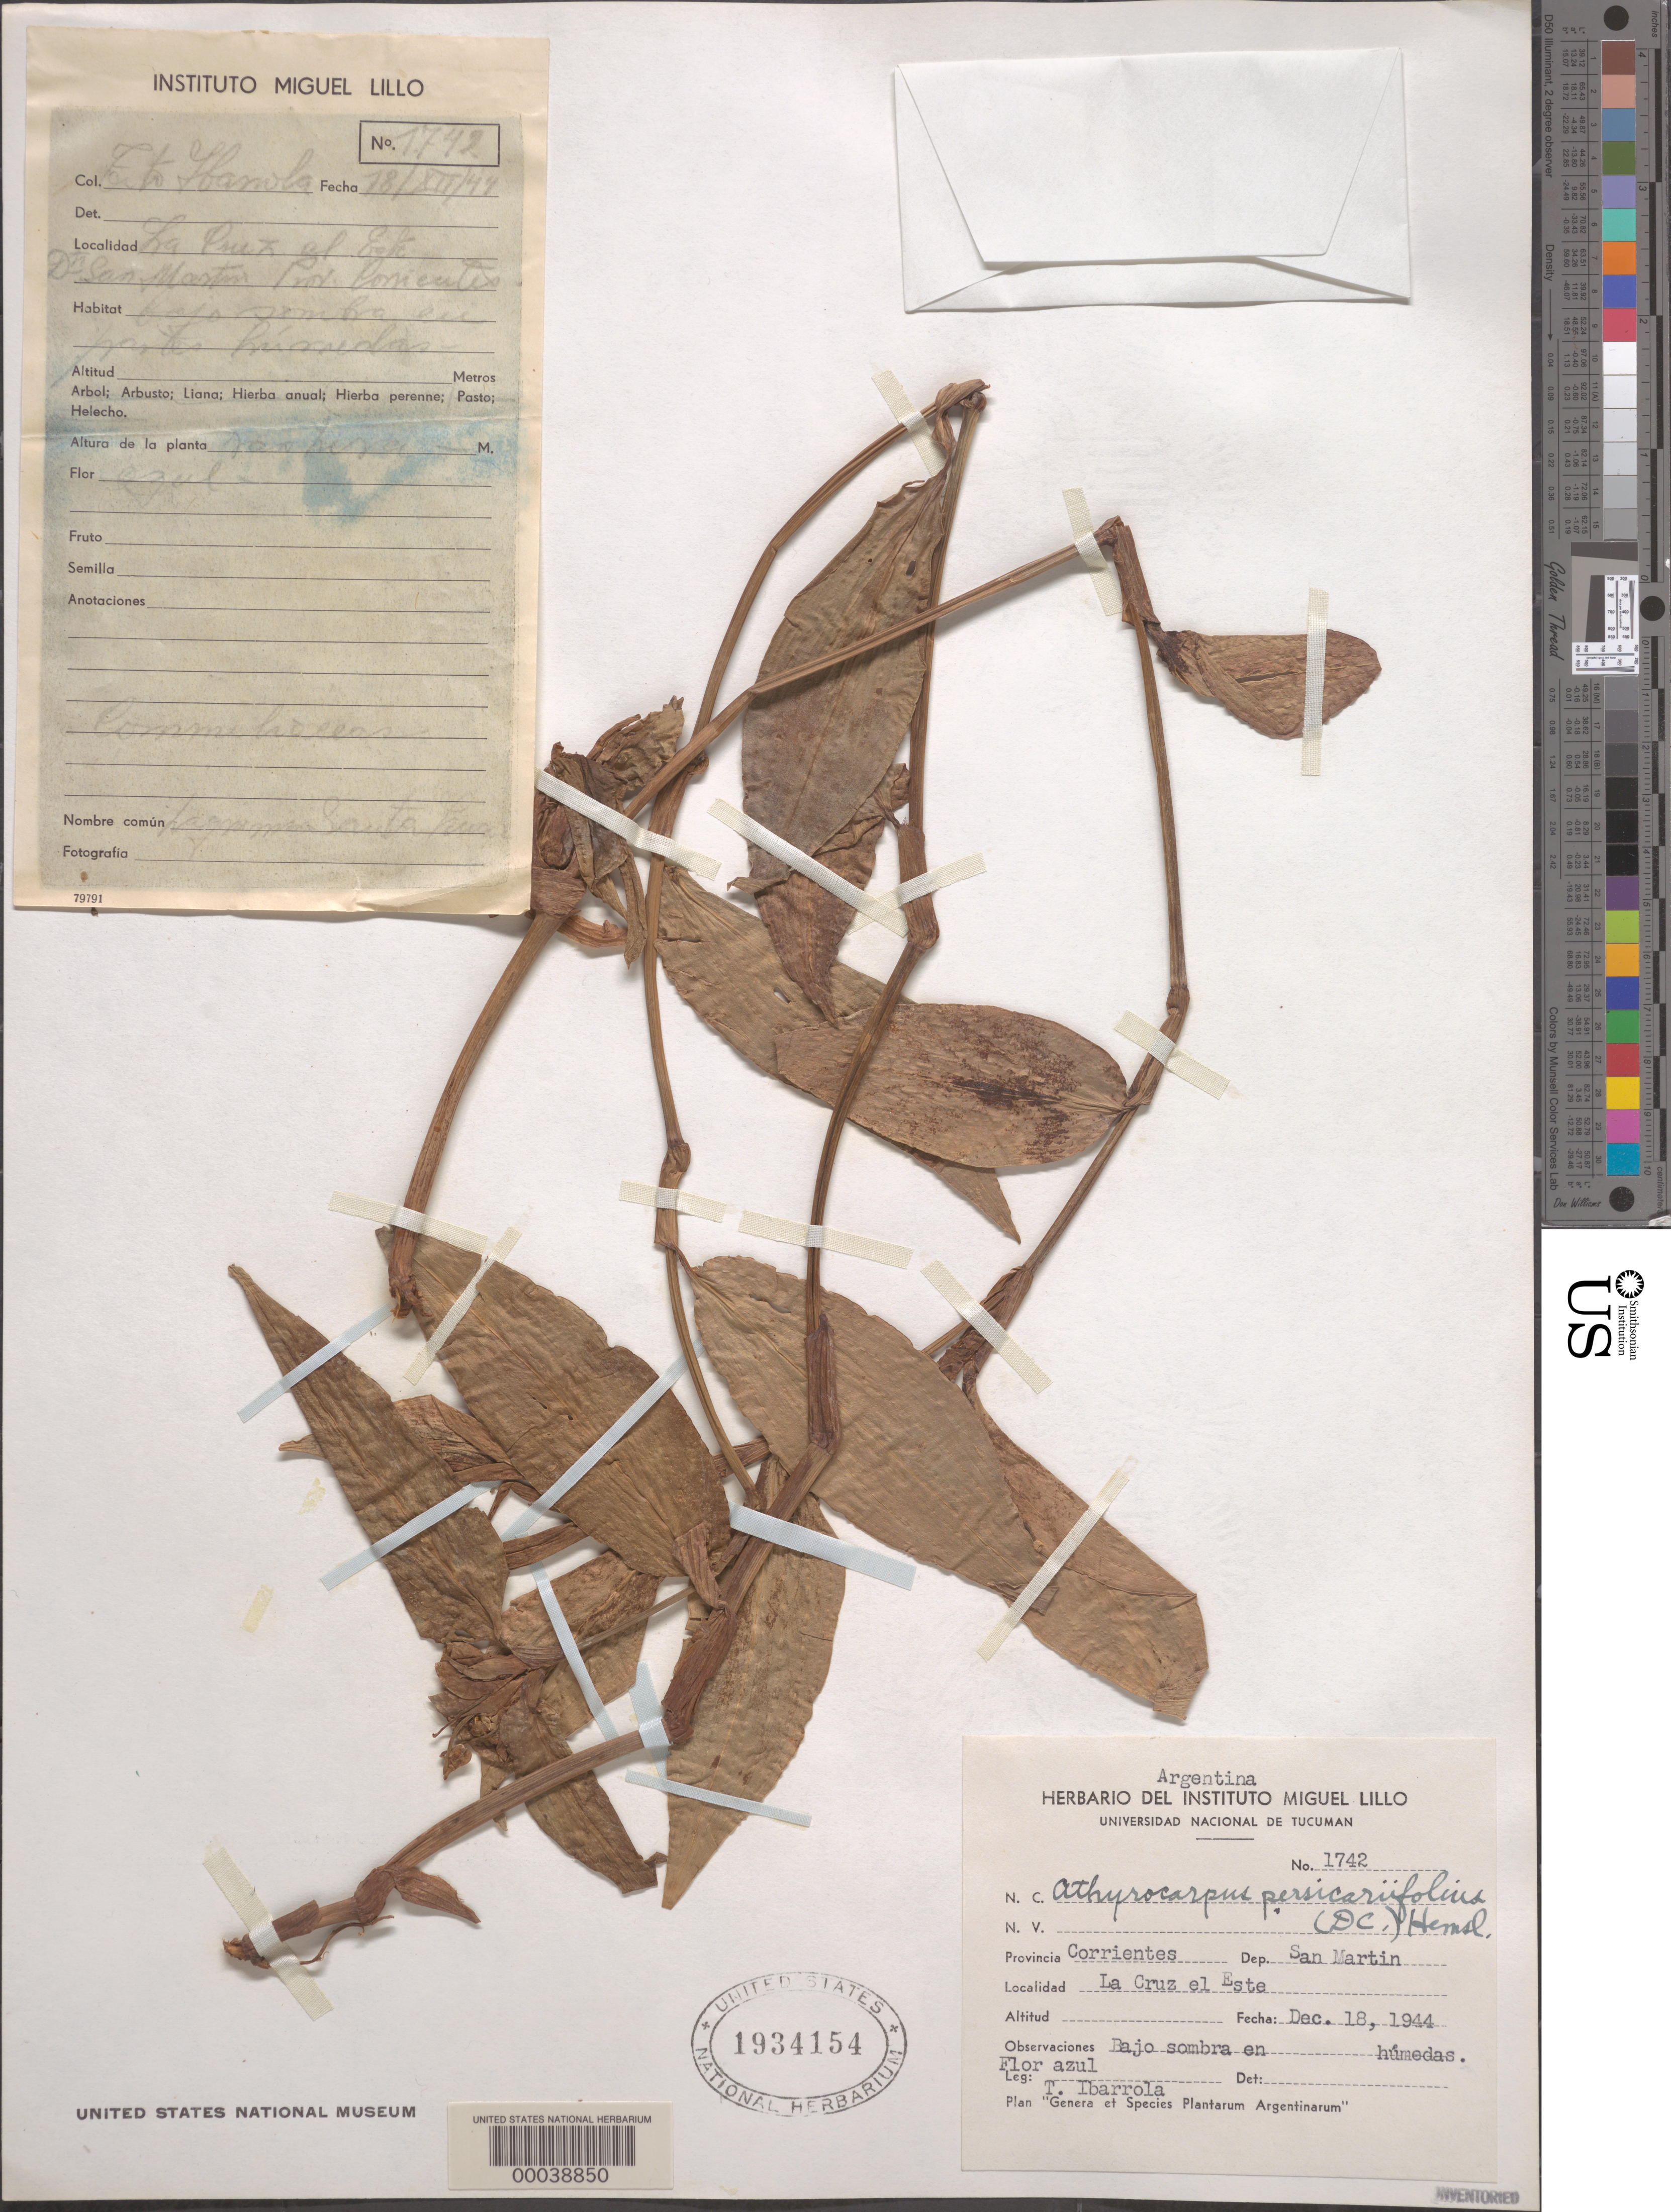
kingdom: Plantae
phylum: Tracheophyta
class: Liliopsida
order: Commelinales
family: Commelinaceae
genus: Commelina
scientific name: Commelina obliqua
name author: Vahl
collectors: T. Ibarrola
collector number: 1742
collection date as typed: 18 Dec 1944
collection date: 1944-12-18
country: Argentina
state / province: Corrientes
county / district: San Martín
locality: La Cruz el Este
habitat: Shade, moist low land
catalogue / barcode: US 1934154